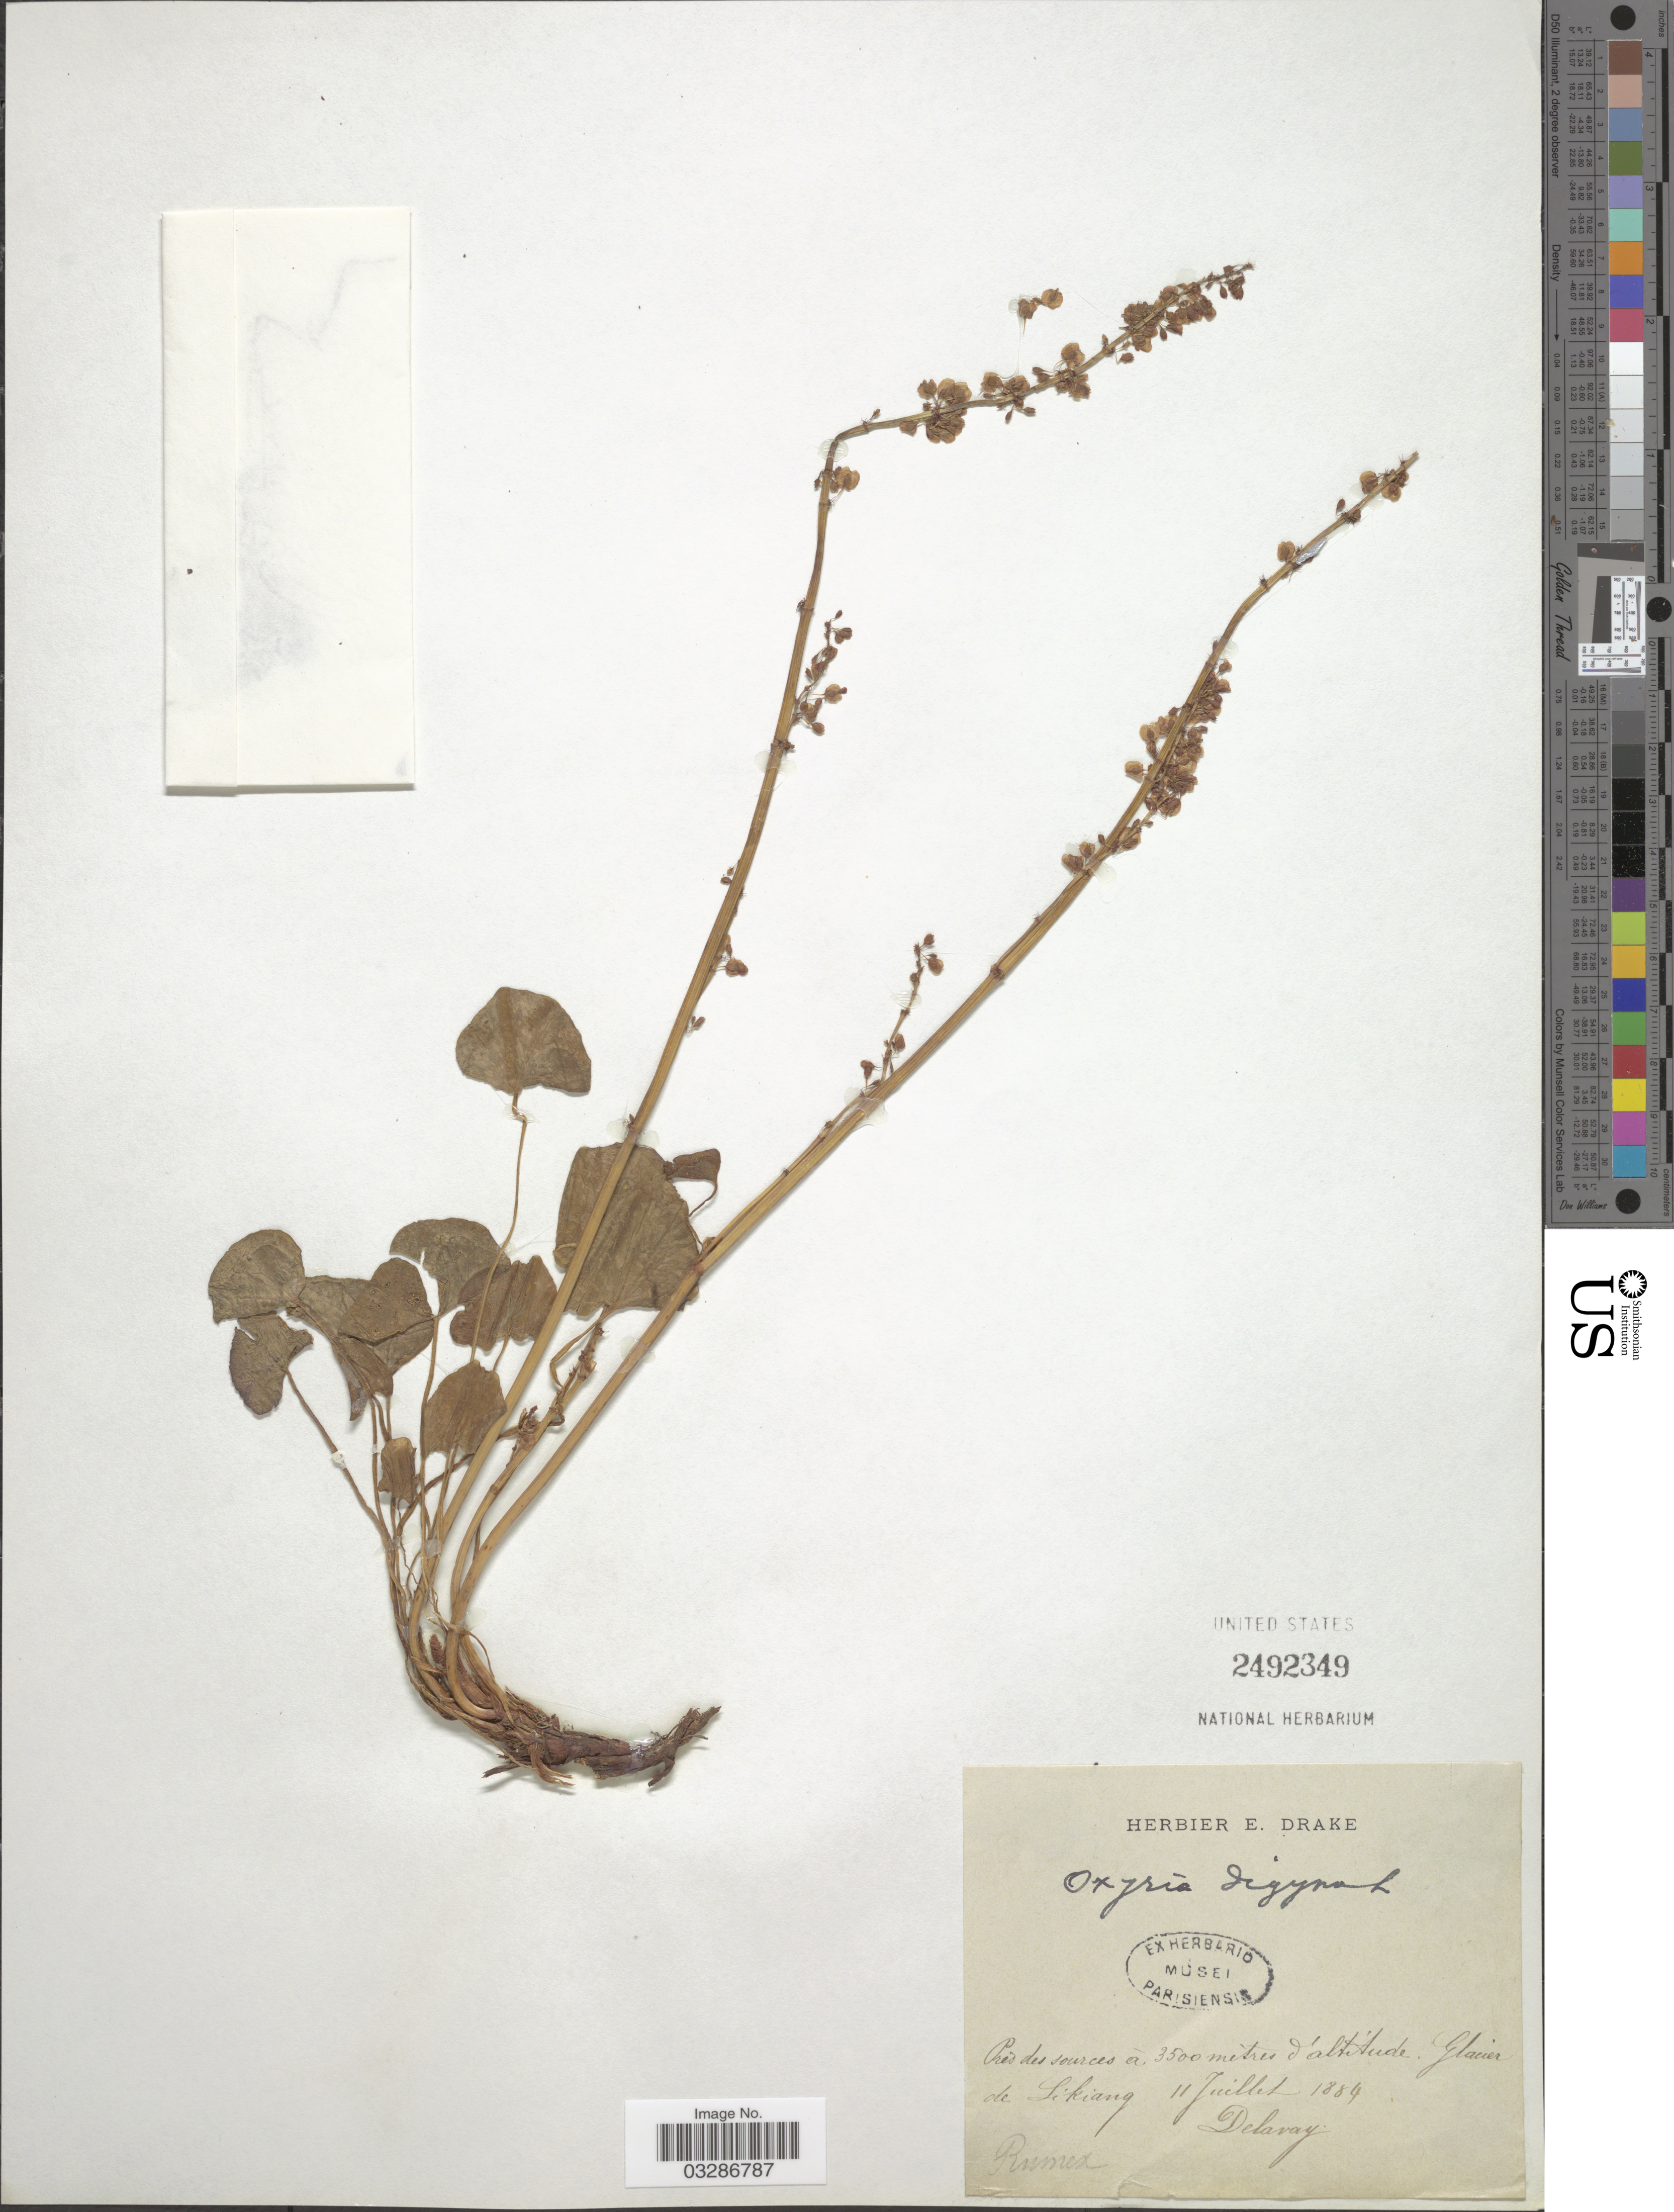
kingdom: Plantae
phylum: Tracheophyta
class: Magnoliopsida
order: Caryophyllales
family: Polygonaceae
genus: Oxyria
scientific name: Oxyria digyna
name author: (L.) Hill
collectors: Delavay, --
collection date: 1884-07-11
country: China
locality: Glacier de Likiang.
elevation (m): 3500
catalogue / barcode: US 2492349